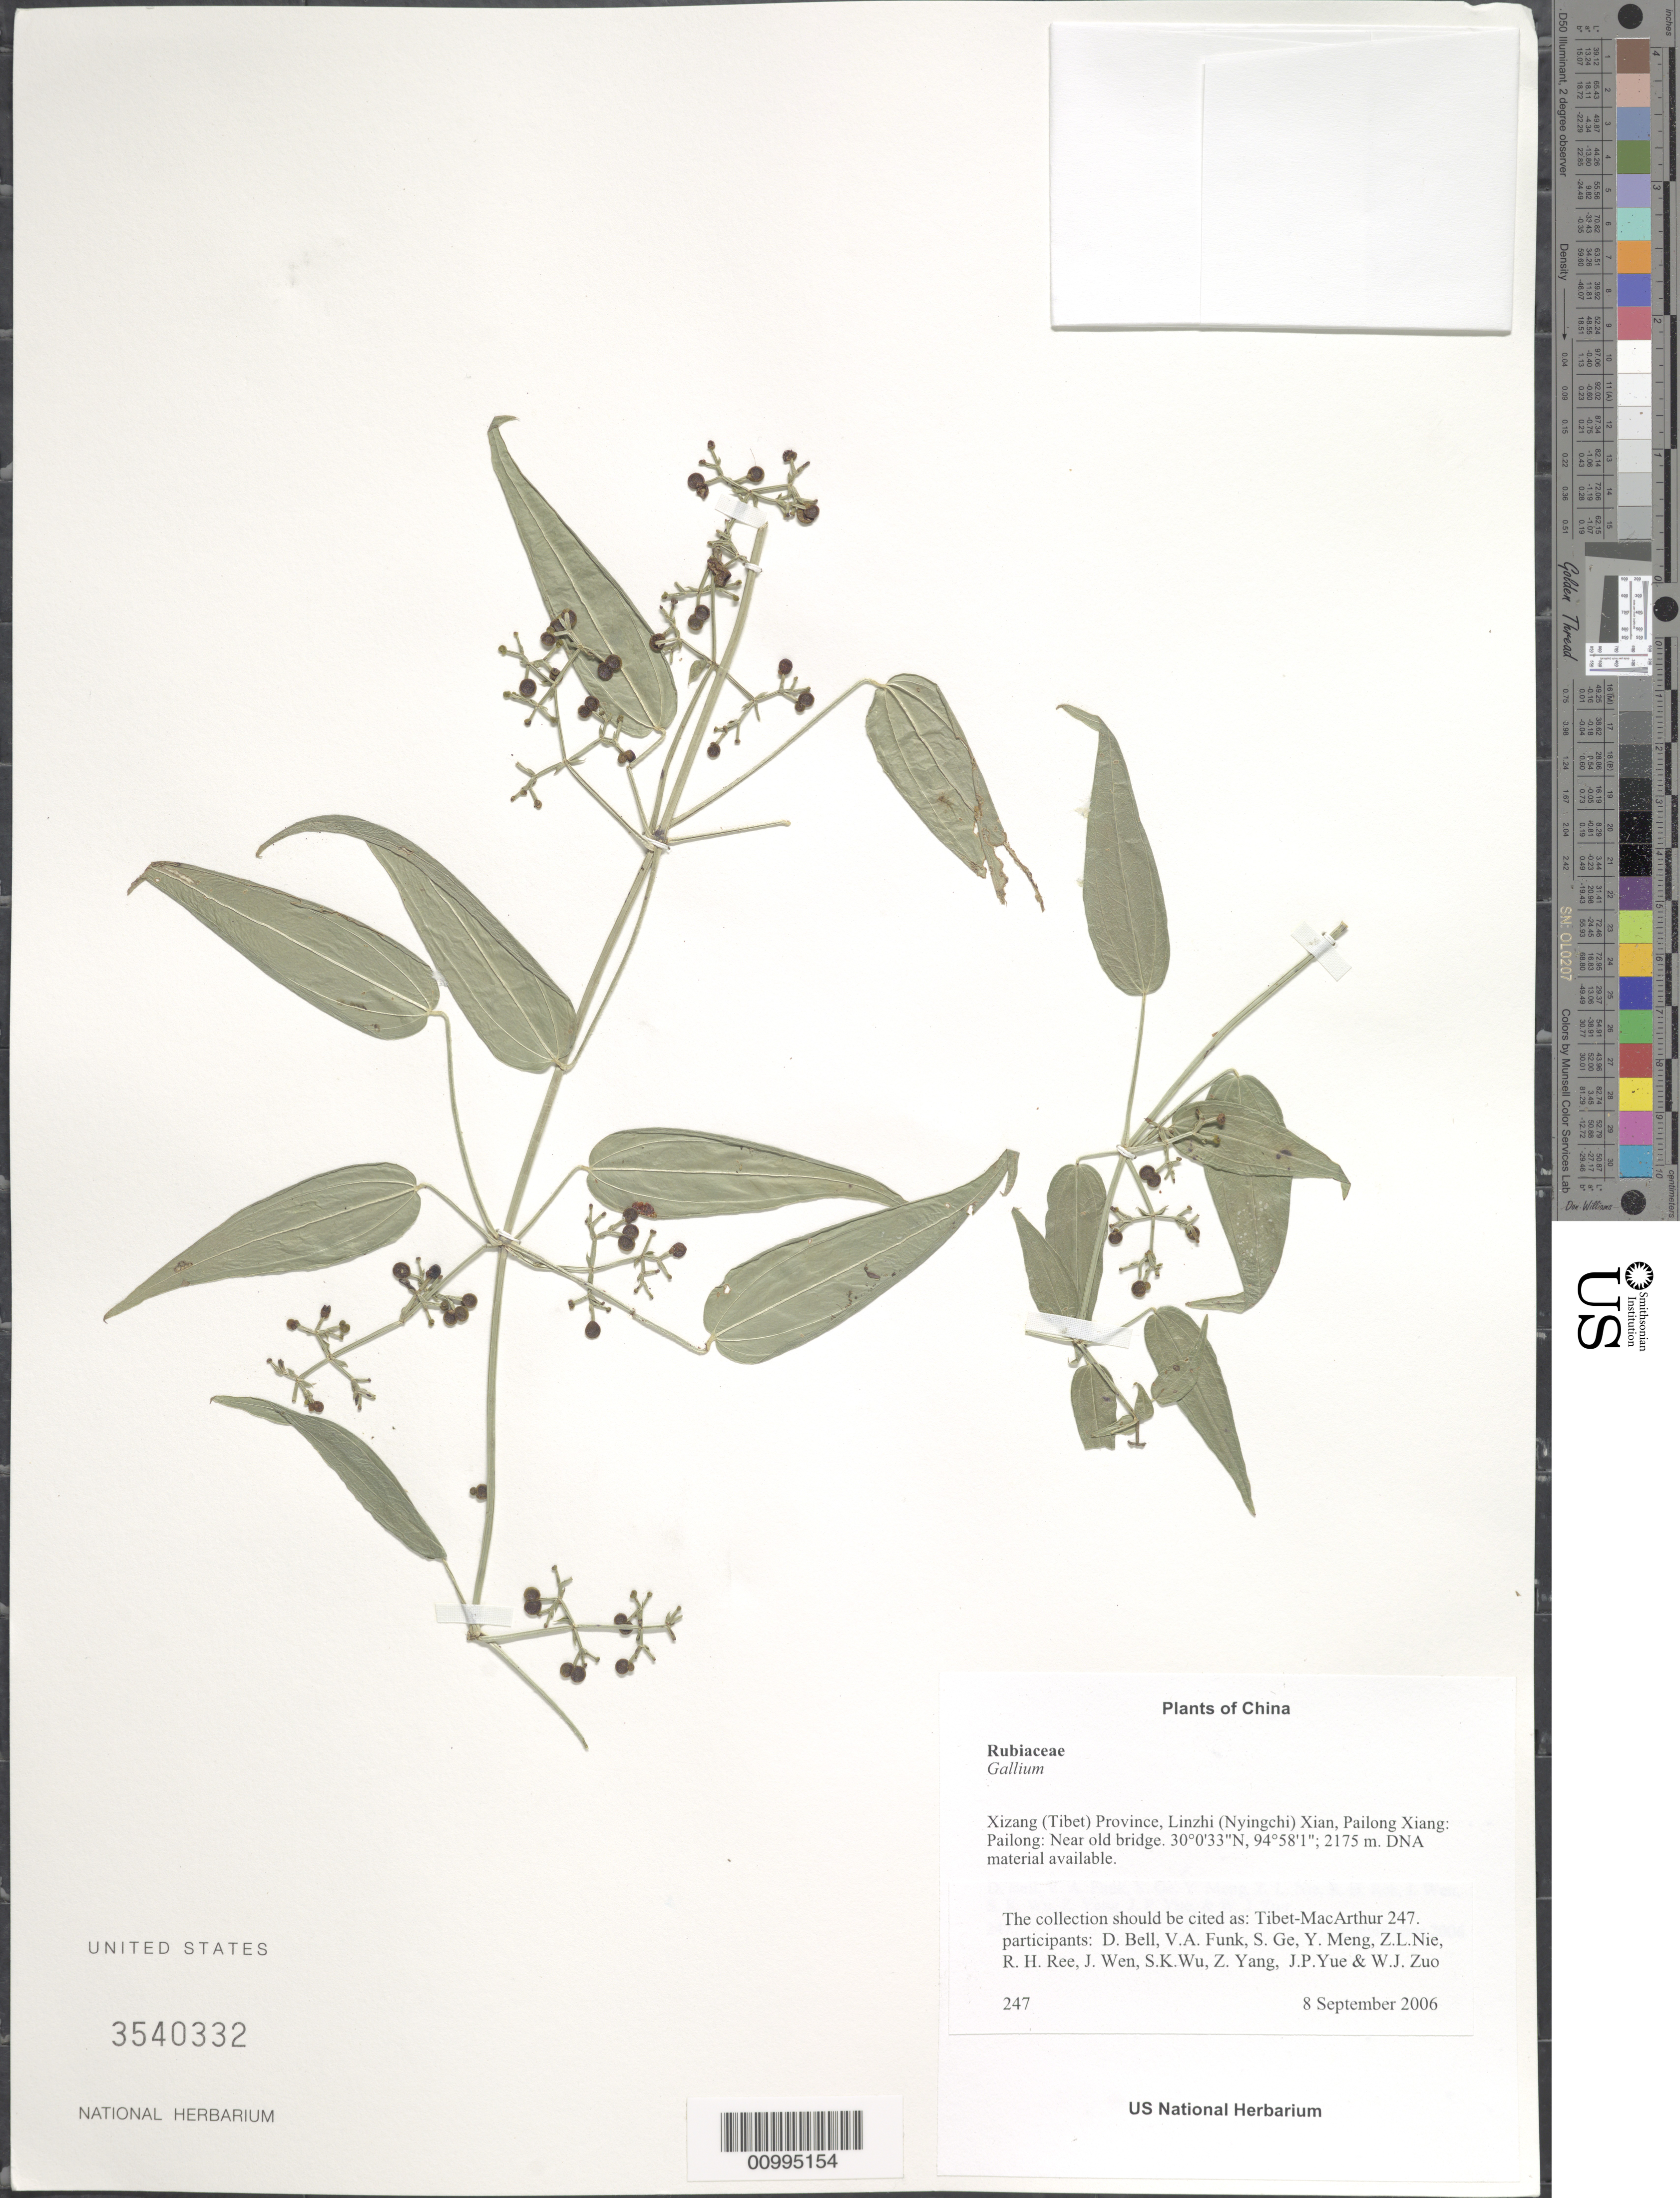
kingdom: Plantae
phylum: Tracheophyta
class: Magnoliopsida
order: Gentianales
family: Rubiaceae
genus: Galium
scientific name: Galium sp.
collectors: Tibet-MacArthur, D. A. Bell, V. Funk, S. Ge, Y. Meng, Z. Nie, R. Ree, J. Wen, S. K. Wu, Z. Yang, J. Yue & W. Zuo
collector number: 247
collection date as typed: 08 Sep 2006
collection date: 2006-09-08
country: China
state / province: Xizang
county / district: Linzhi (Nyingchi) Xian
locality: Pailong Xiang: Pailong. Near old bridge.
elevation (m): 2175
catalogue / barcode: US 354032